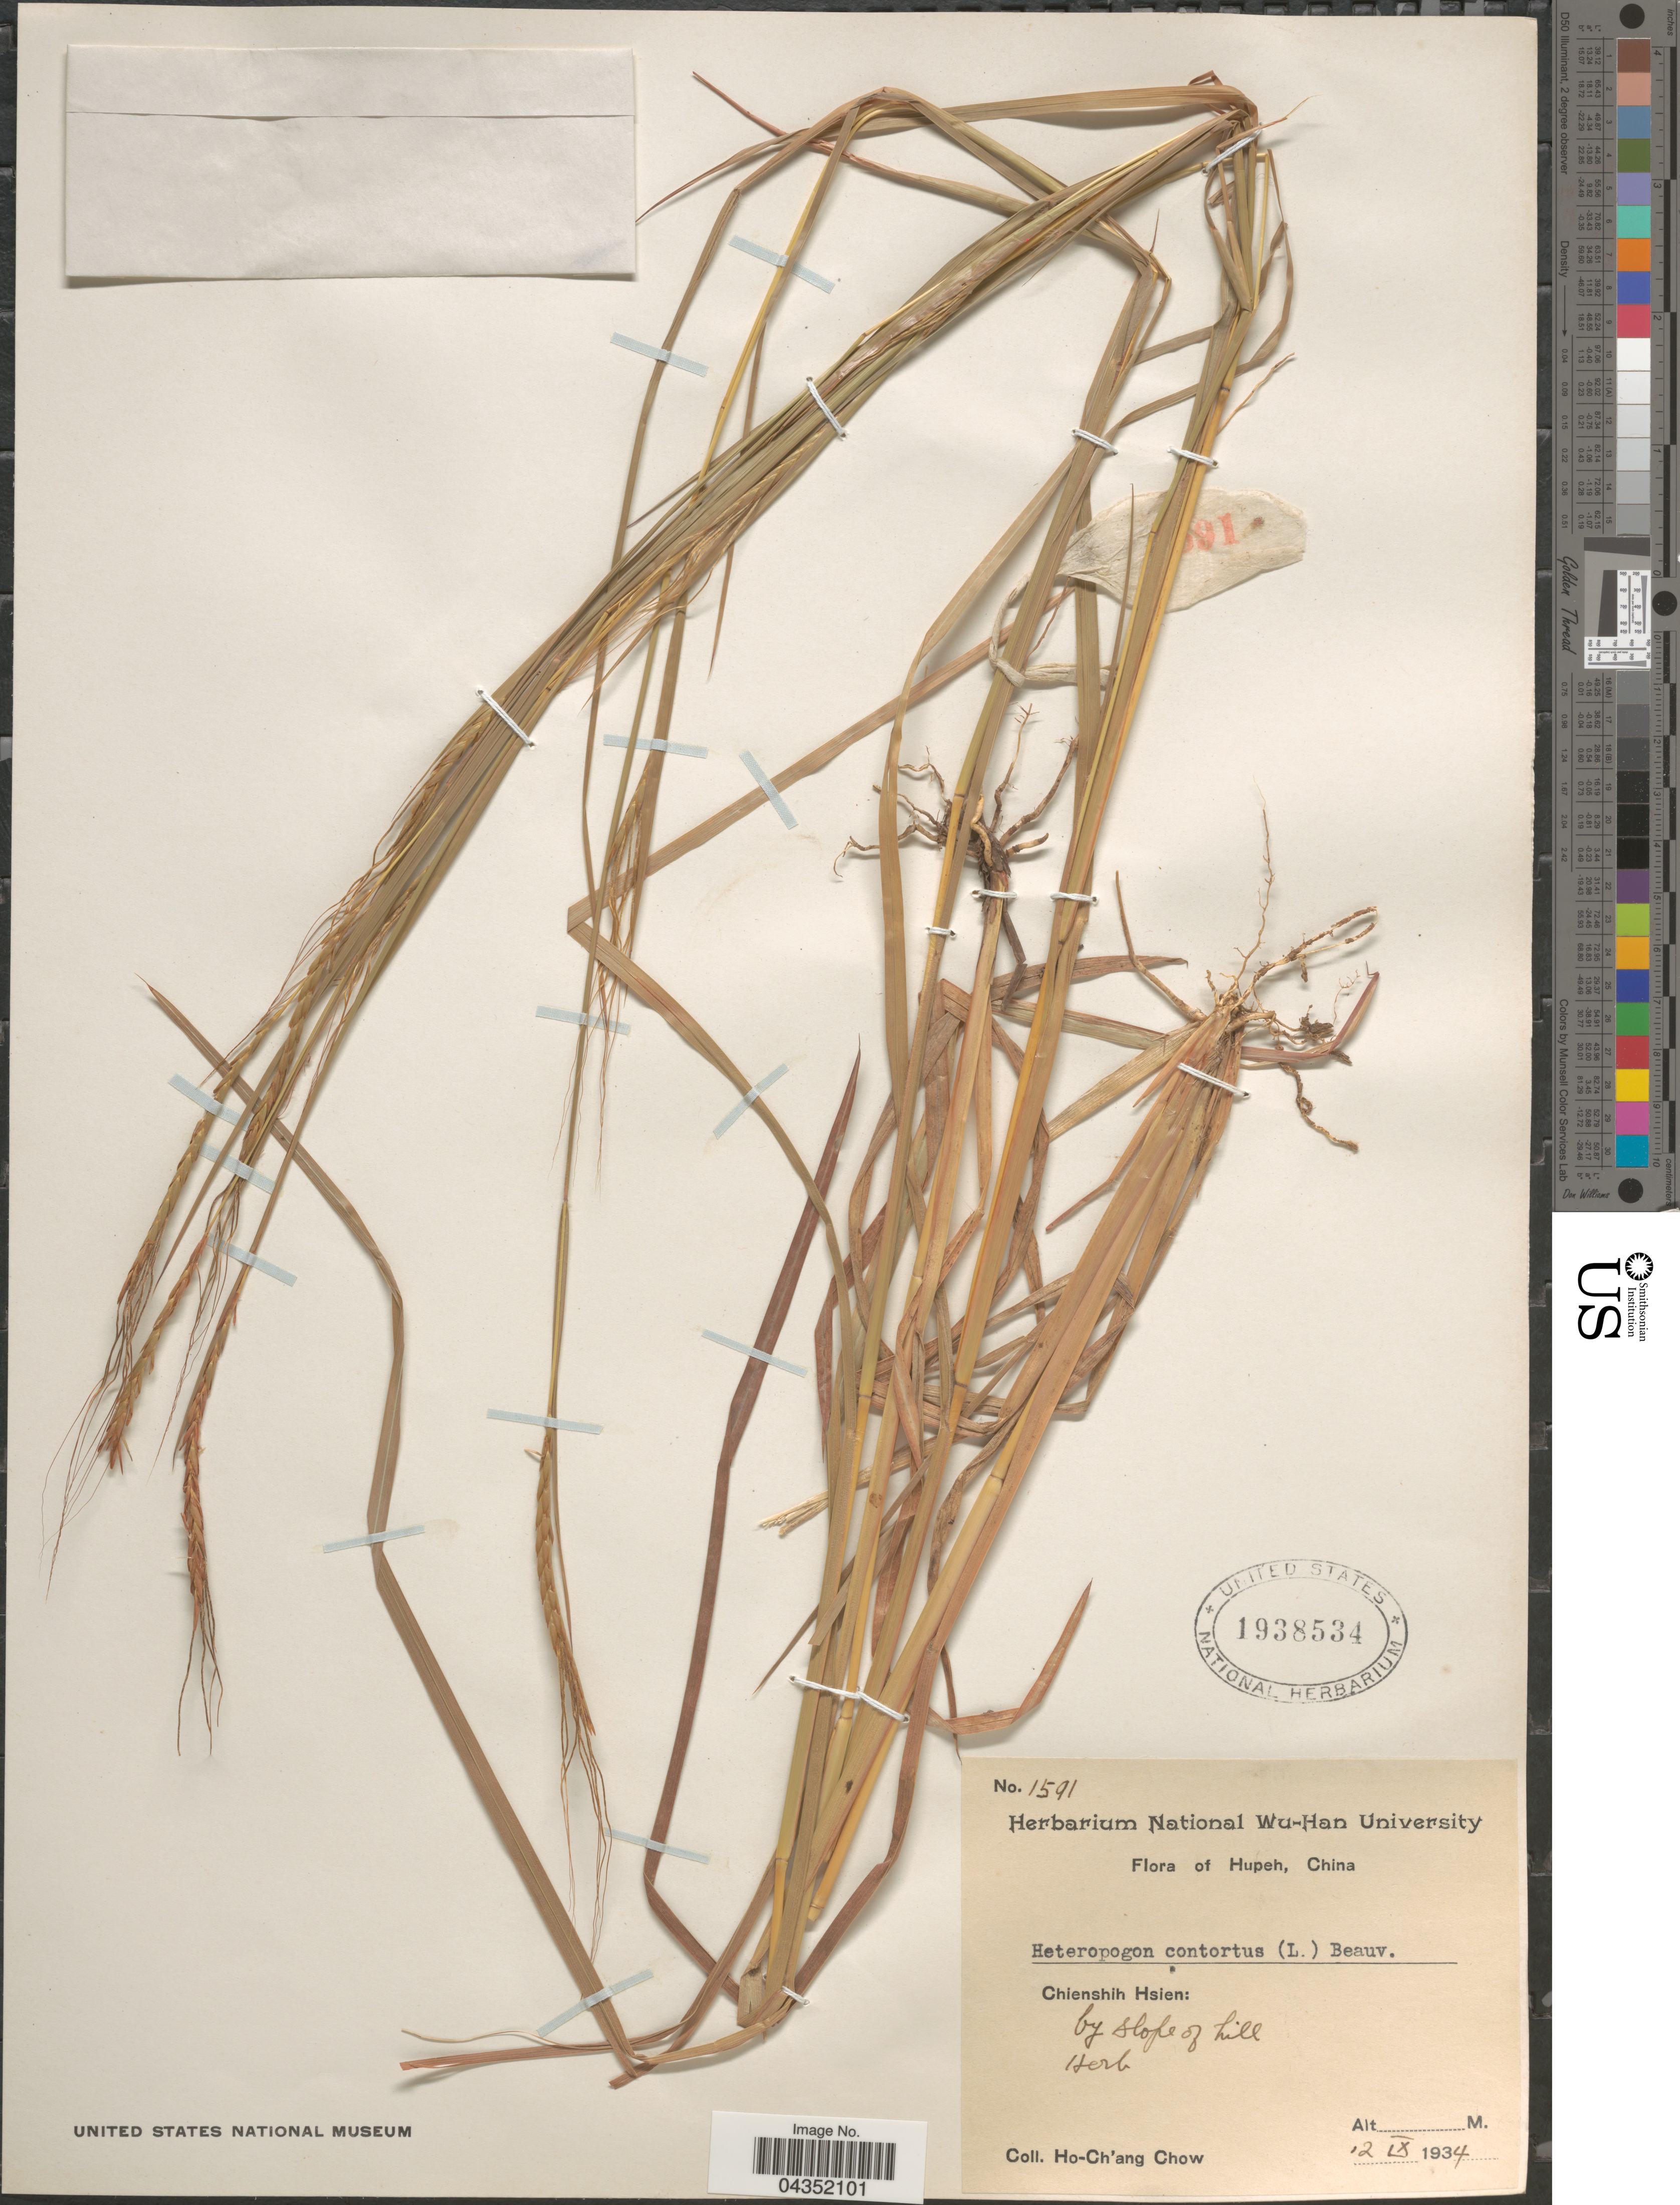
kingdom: Plantae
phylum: Tracheophyta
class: Liliopsida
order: Poales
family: Poaceae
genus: Heteropogon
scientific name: Heteropogon contortus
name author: (L.) P. Beauv. ex Roem. & Schult.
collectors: H. Chow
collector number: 1591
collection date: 1934-09-12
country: China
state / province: Hubei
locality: Hupeh. Chienshih Hsien.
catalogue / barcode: US 1938534